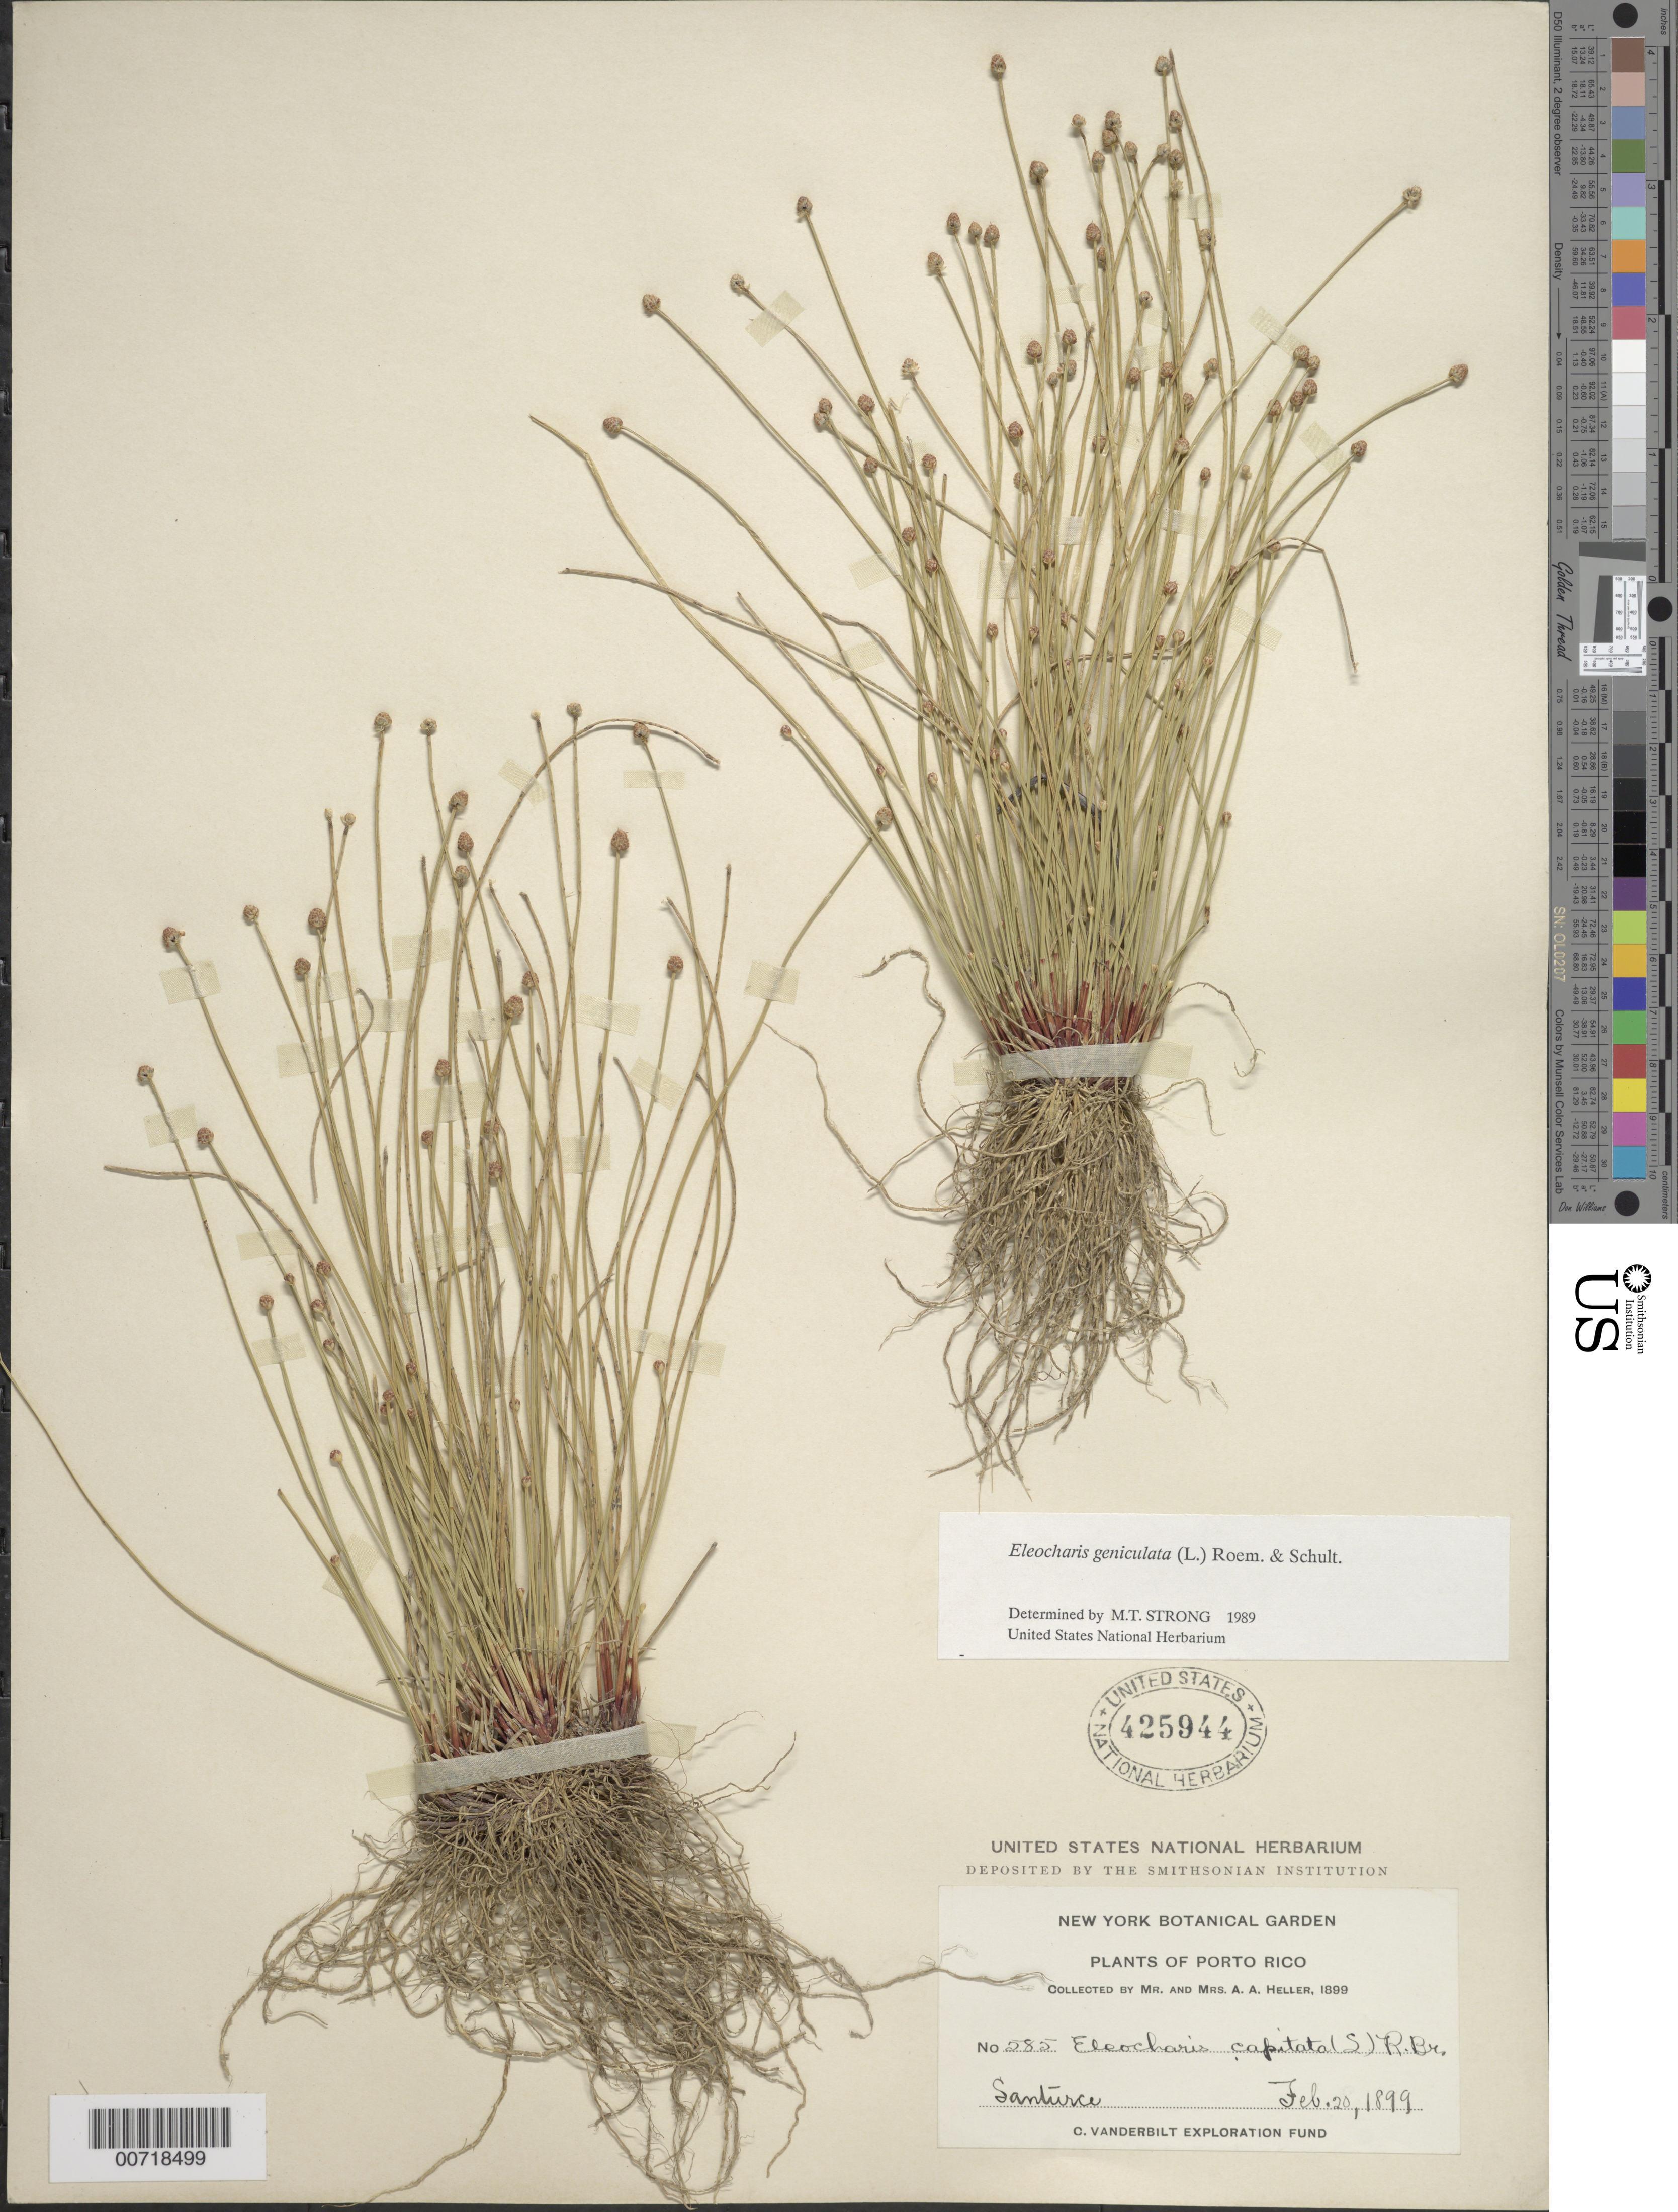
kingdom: Plantae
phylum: Tracheophyta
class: Liliopsida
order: Poales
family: Cyperaceae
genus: Eleocharis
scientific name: Eleocharis geniculata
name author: (L.) Roem. & Schult.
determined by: Strong, M. T., (US), Smithsonian Institution - National Museum of Natural History (UNITED STATES)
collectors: A. A. Heller & E. G. Heller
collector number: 585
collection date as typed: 20 Feb 1899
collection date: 1899-02-20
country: Puerto Rico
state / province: San Juan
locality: Santurce.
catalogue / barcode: US 425944